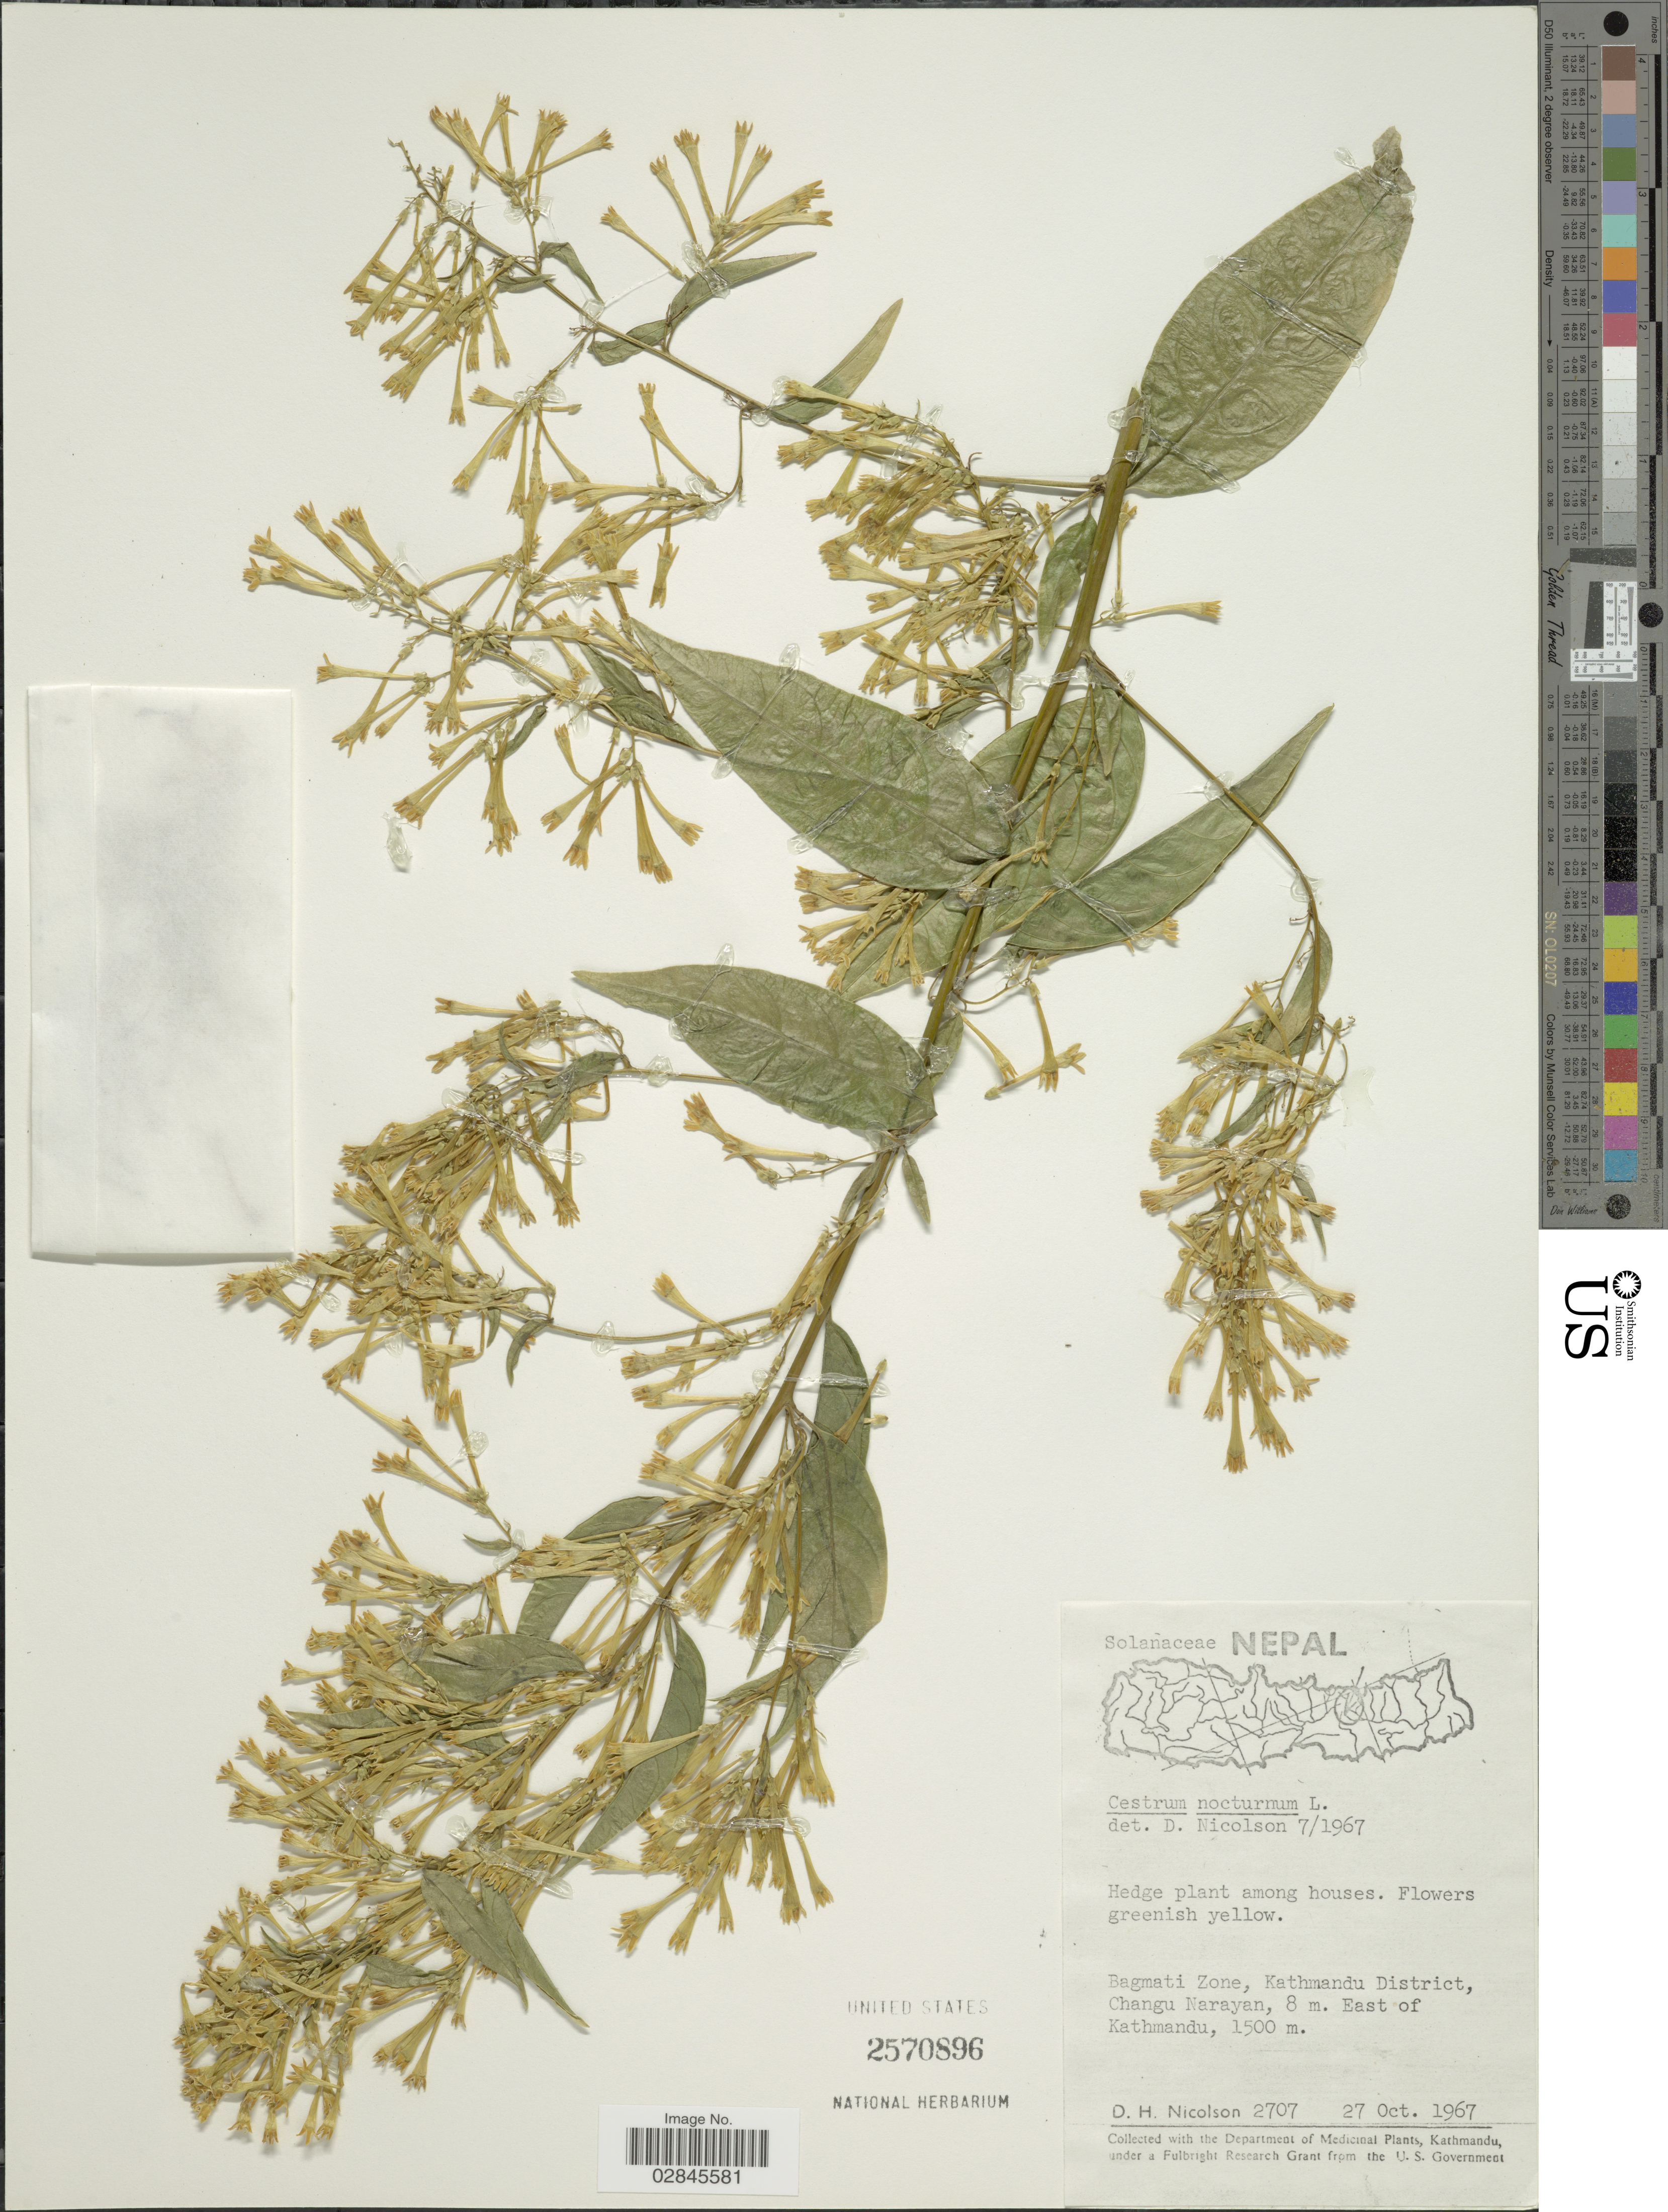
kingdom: Plantae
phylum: Tracheophyta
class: Magnoliopsida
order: Solanales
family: Solanaceae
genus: Cestrum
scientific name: Cestrum nocturnum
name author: L.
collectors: D. H. Nicolson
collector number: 2707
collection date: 1967-10-27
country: Nepal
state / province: Bagmati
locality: Bagmati Zone, Kathmandu District, Changu Narayan, 8 m. East of Kathmandu.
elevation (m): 1500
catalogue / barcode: US 2570896